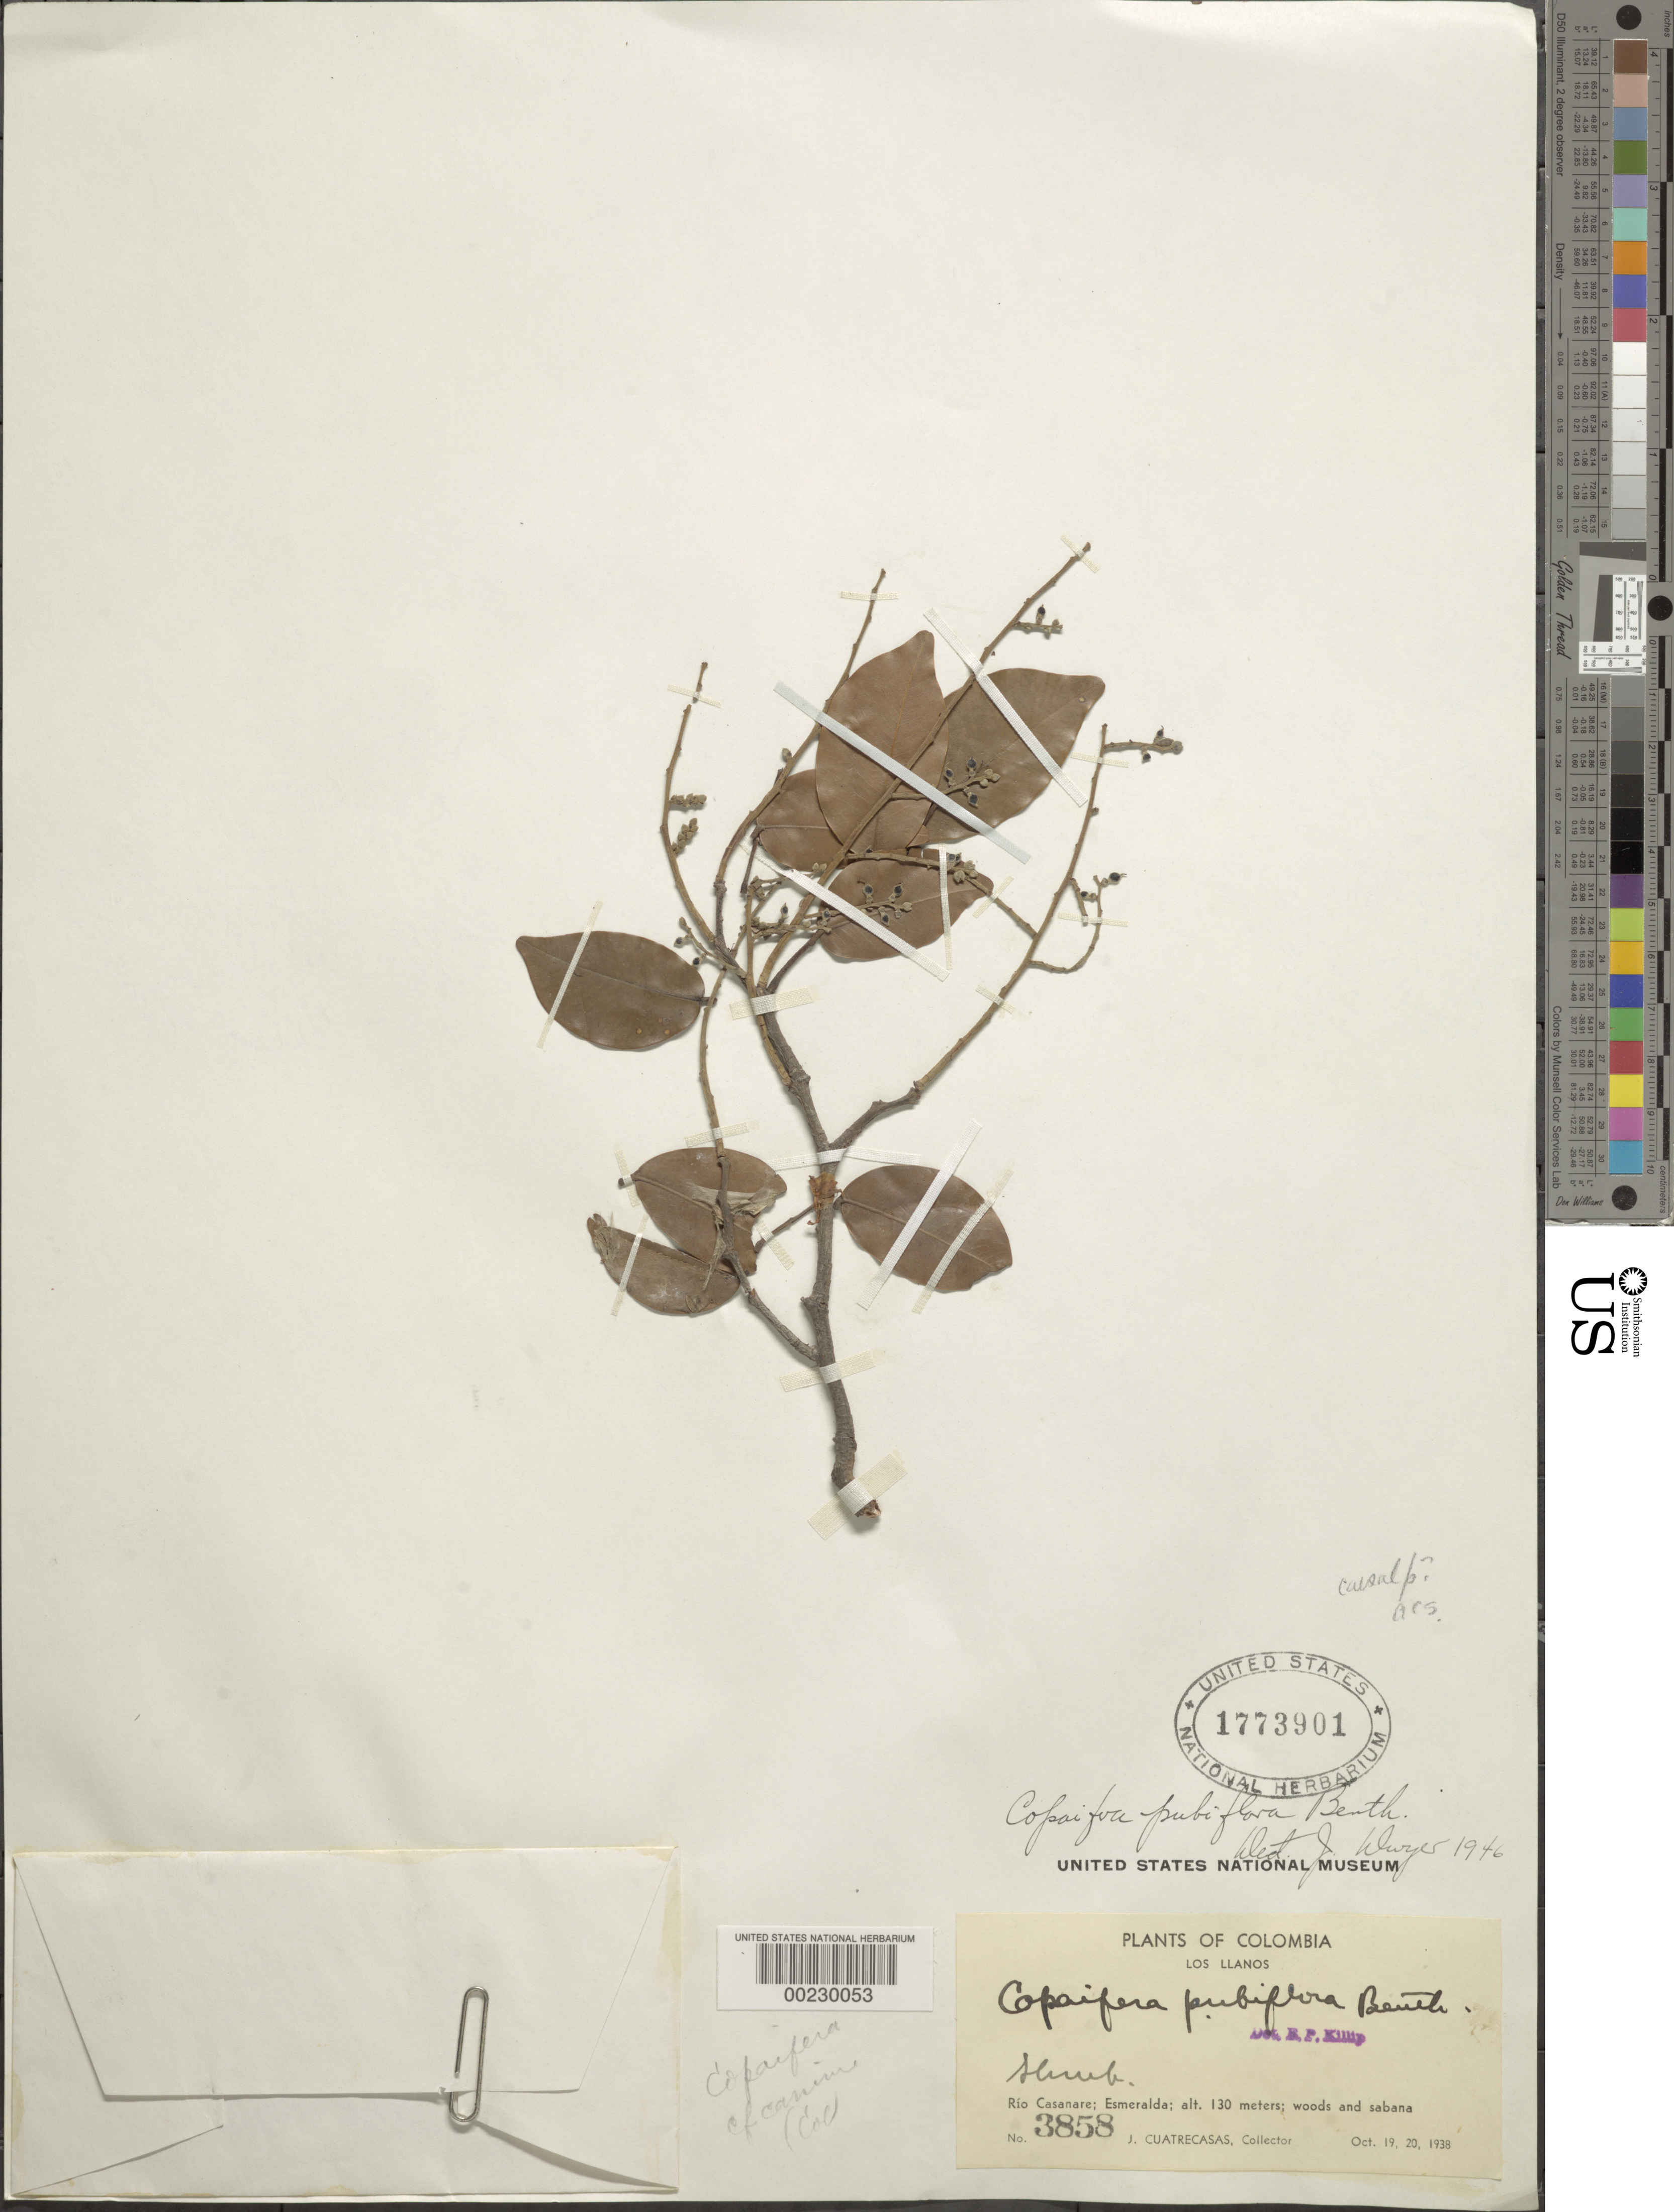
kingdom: Plantae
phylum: Tracheophyta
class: Magnoliopsida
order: Fabales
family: Fabaceae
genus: Copaifera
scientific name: Copaifera pubiflora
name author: Benth.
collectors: J. Cuatrecasas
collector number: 3858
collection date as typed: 19 Oct 1938 and 20 Oct 1938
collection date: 1938-10-19,1938-10-20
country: Colombia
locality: Rio Casanare; Esmeralda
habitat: Wood and savanna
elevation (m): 100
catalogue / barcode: US 1773901